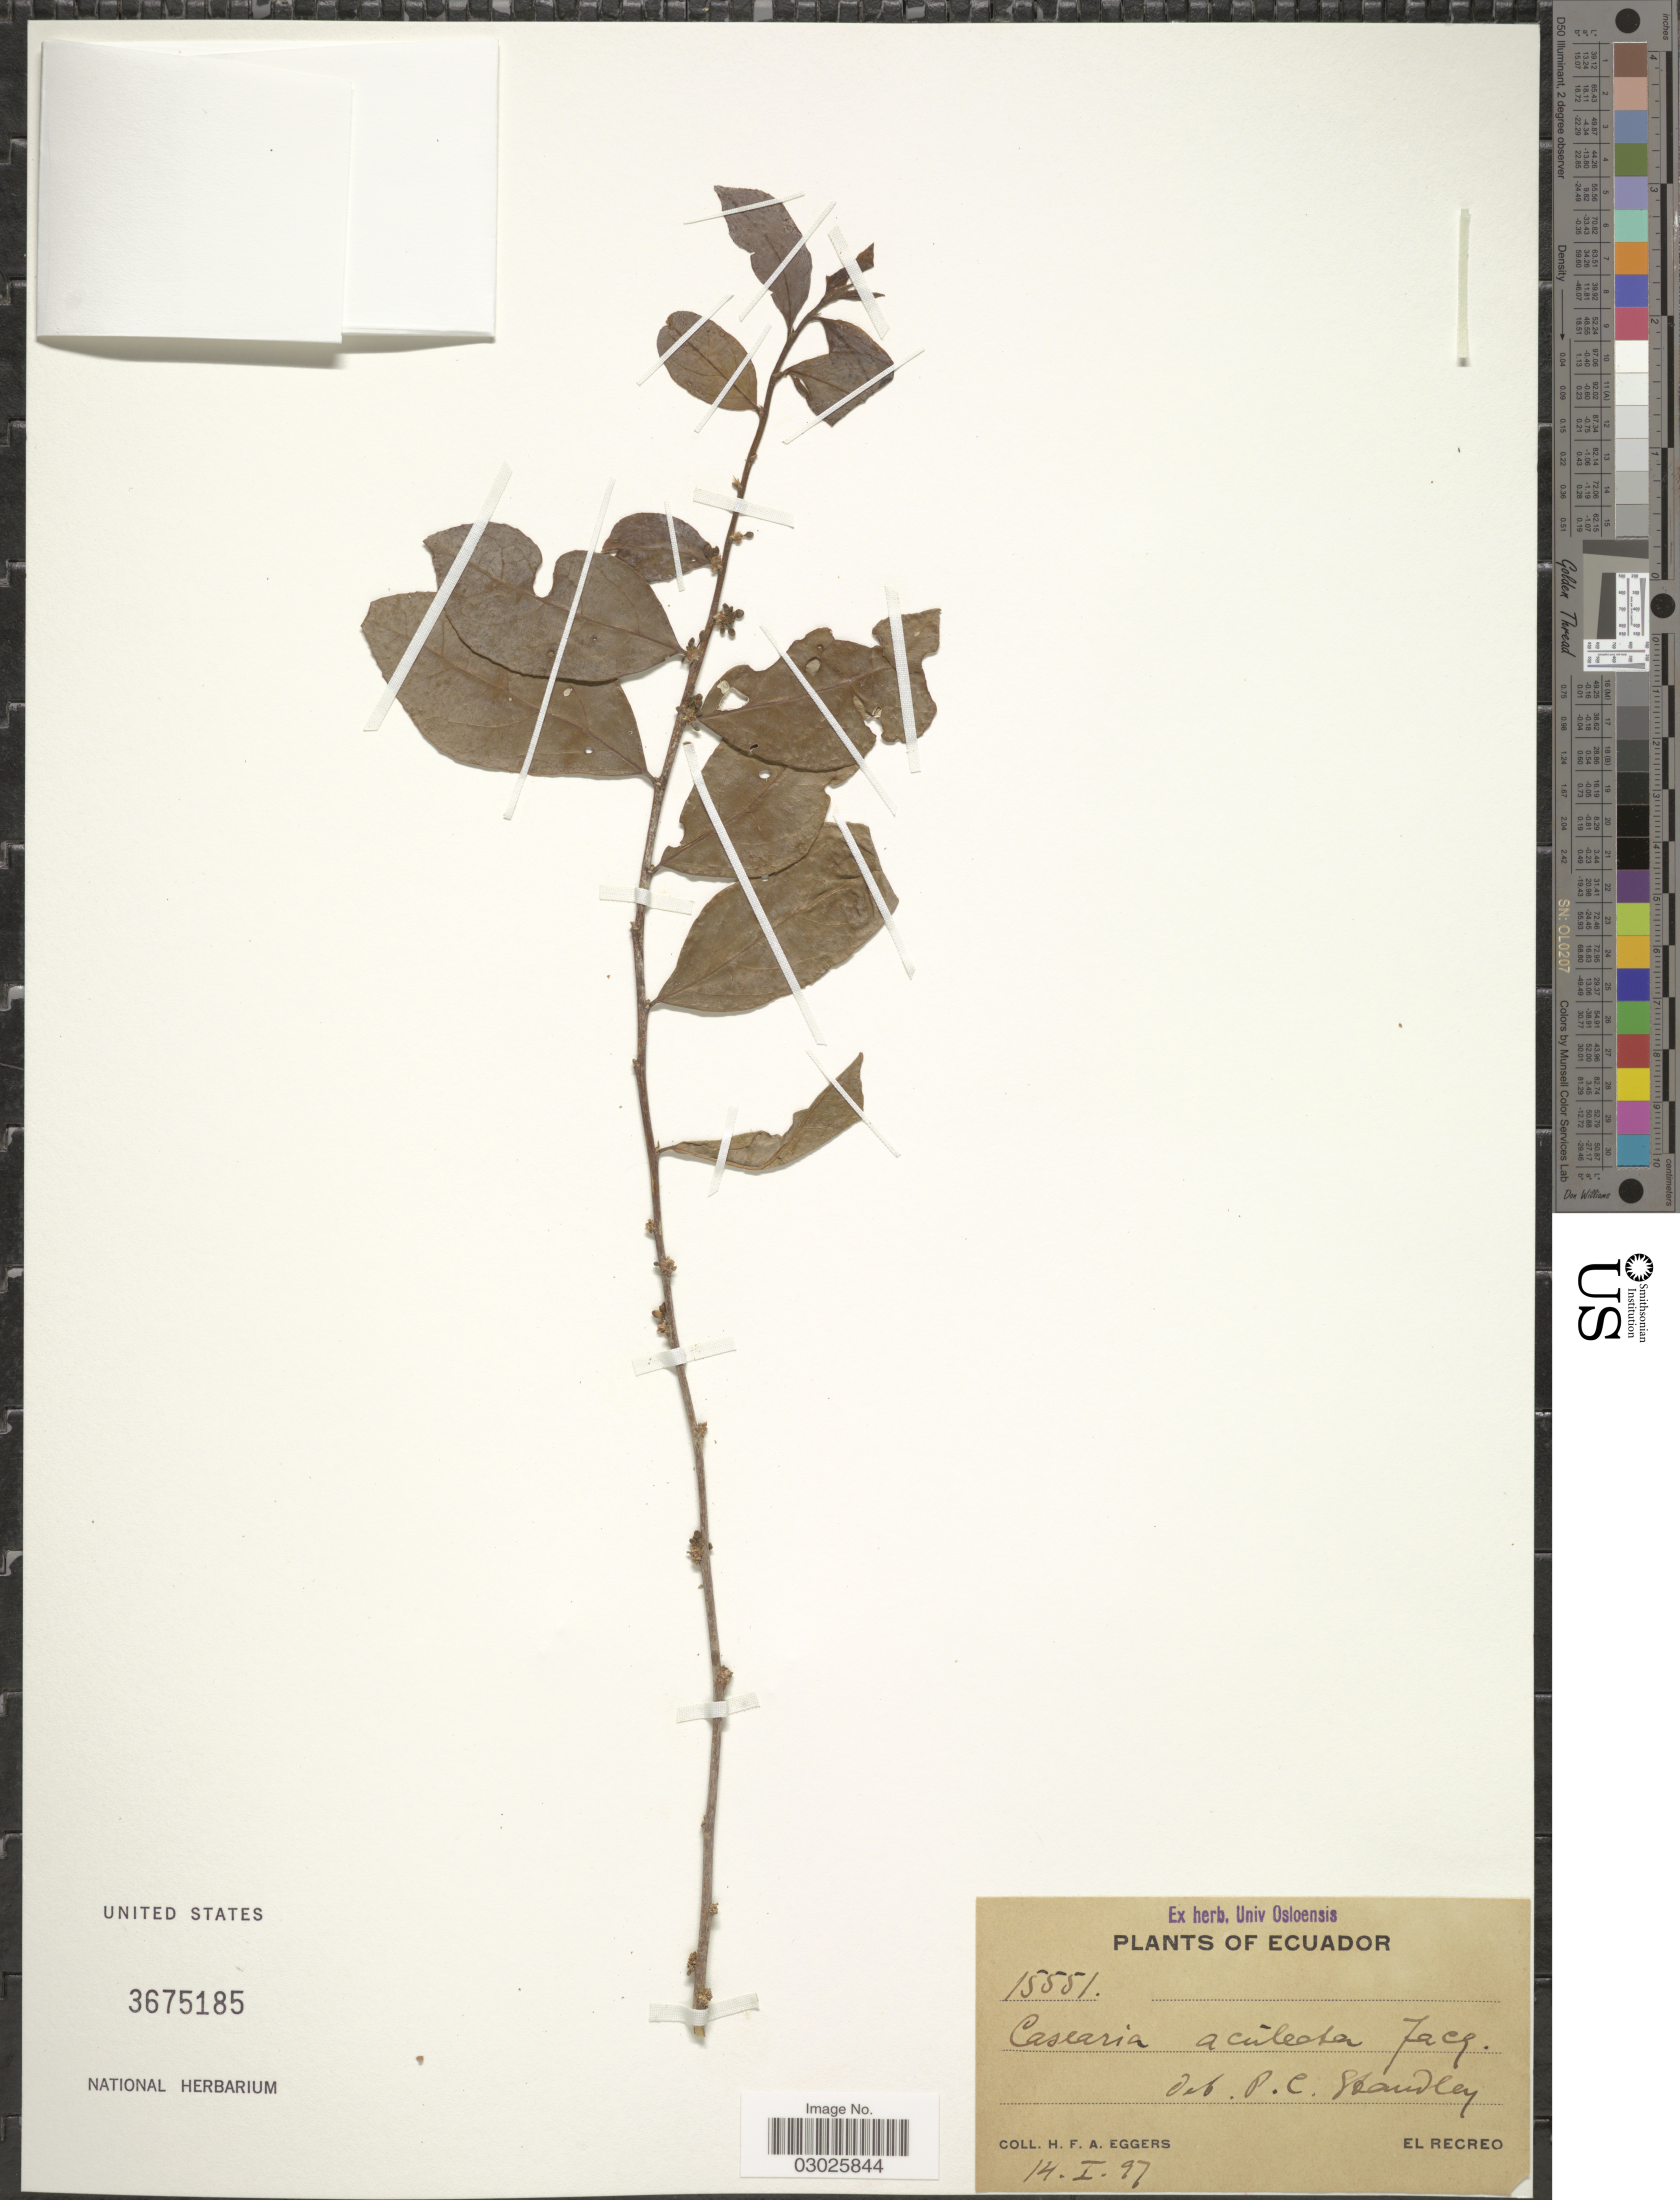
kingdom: Plantae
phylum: Tracheophyta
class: Magnoliopsida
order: Malpighiales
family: Salicaceae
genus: Casearia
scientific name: Casearia aculeata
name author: Jacq.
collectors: H. Eggers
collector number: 15551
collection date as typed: Transcribed d/m/y: 14/1/97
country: Ecuador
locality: El Recreo.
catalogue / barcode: US 3675185